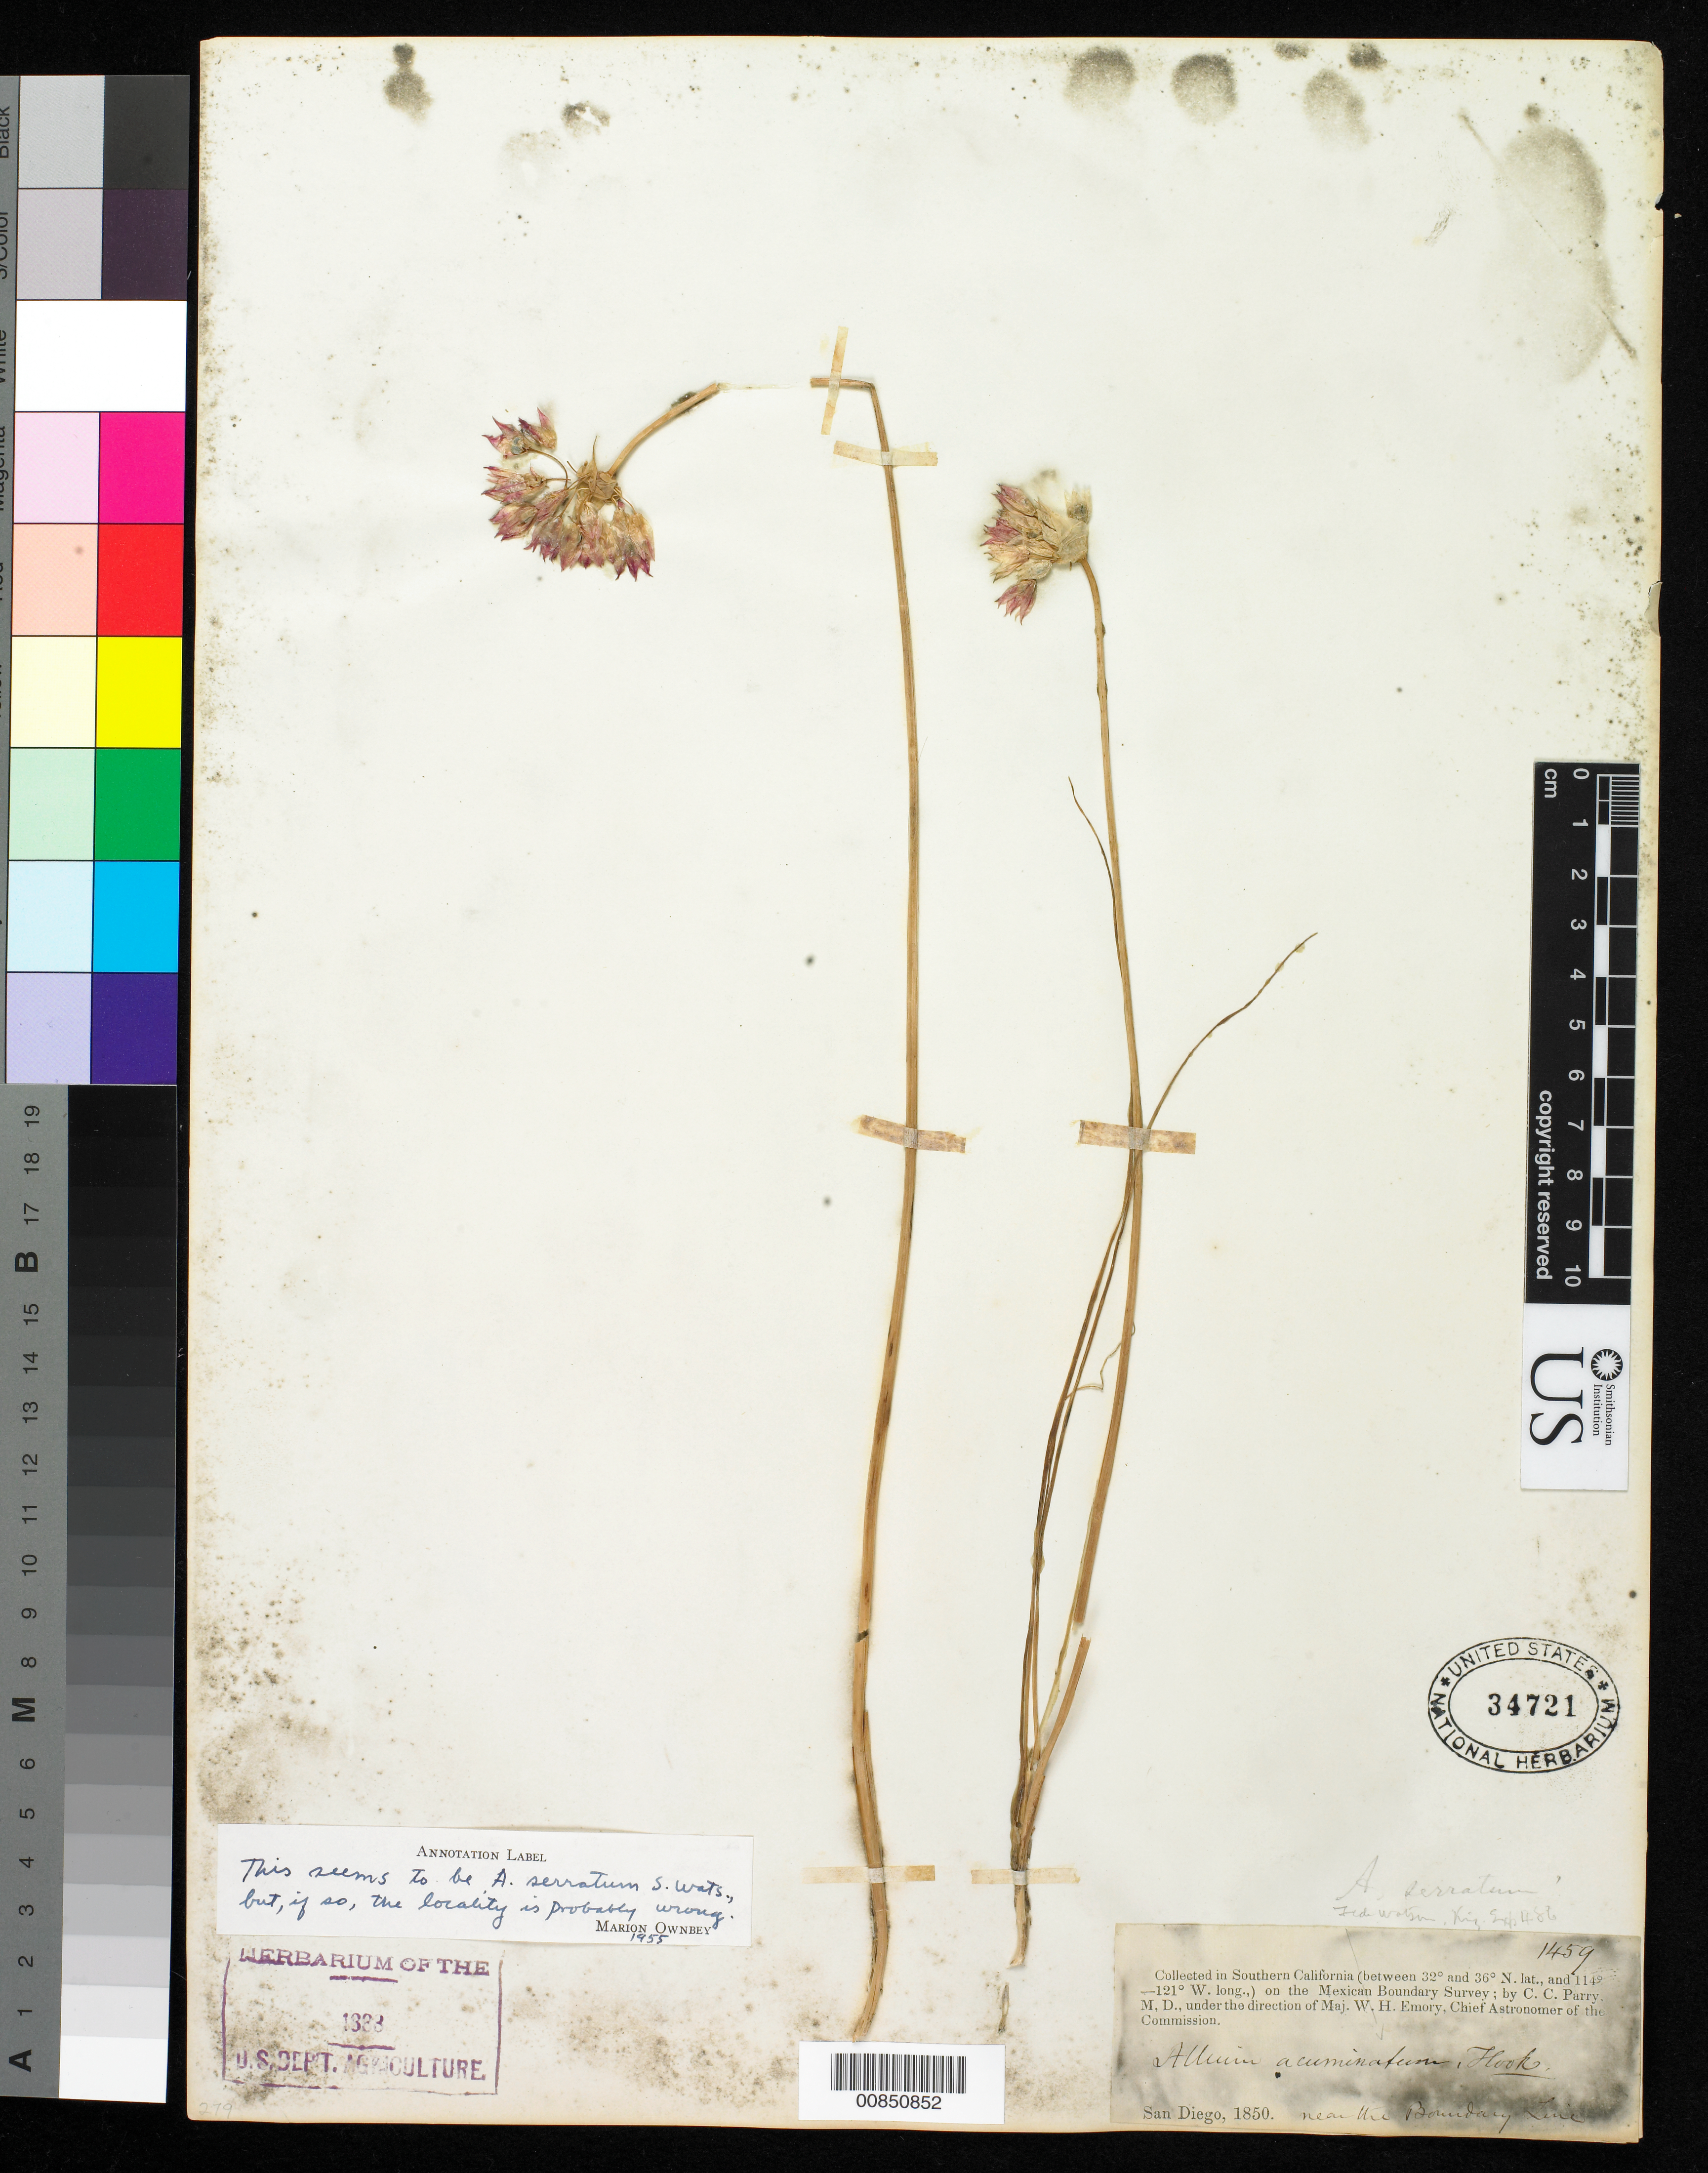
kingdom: Plantae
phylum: Tracheophyta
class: Liliopsida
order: Asparagales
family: Amaryllidaceae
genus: Allium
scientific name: Allium serratum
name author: S. Watson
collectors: C. C. Parry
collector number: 1459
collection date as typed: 1850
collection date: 1850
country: United States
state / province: California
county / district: San Diego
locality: San Diego, Southern California. Near the Boundary Line.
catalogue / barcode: US 34721